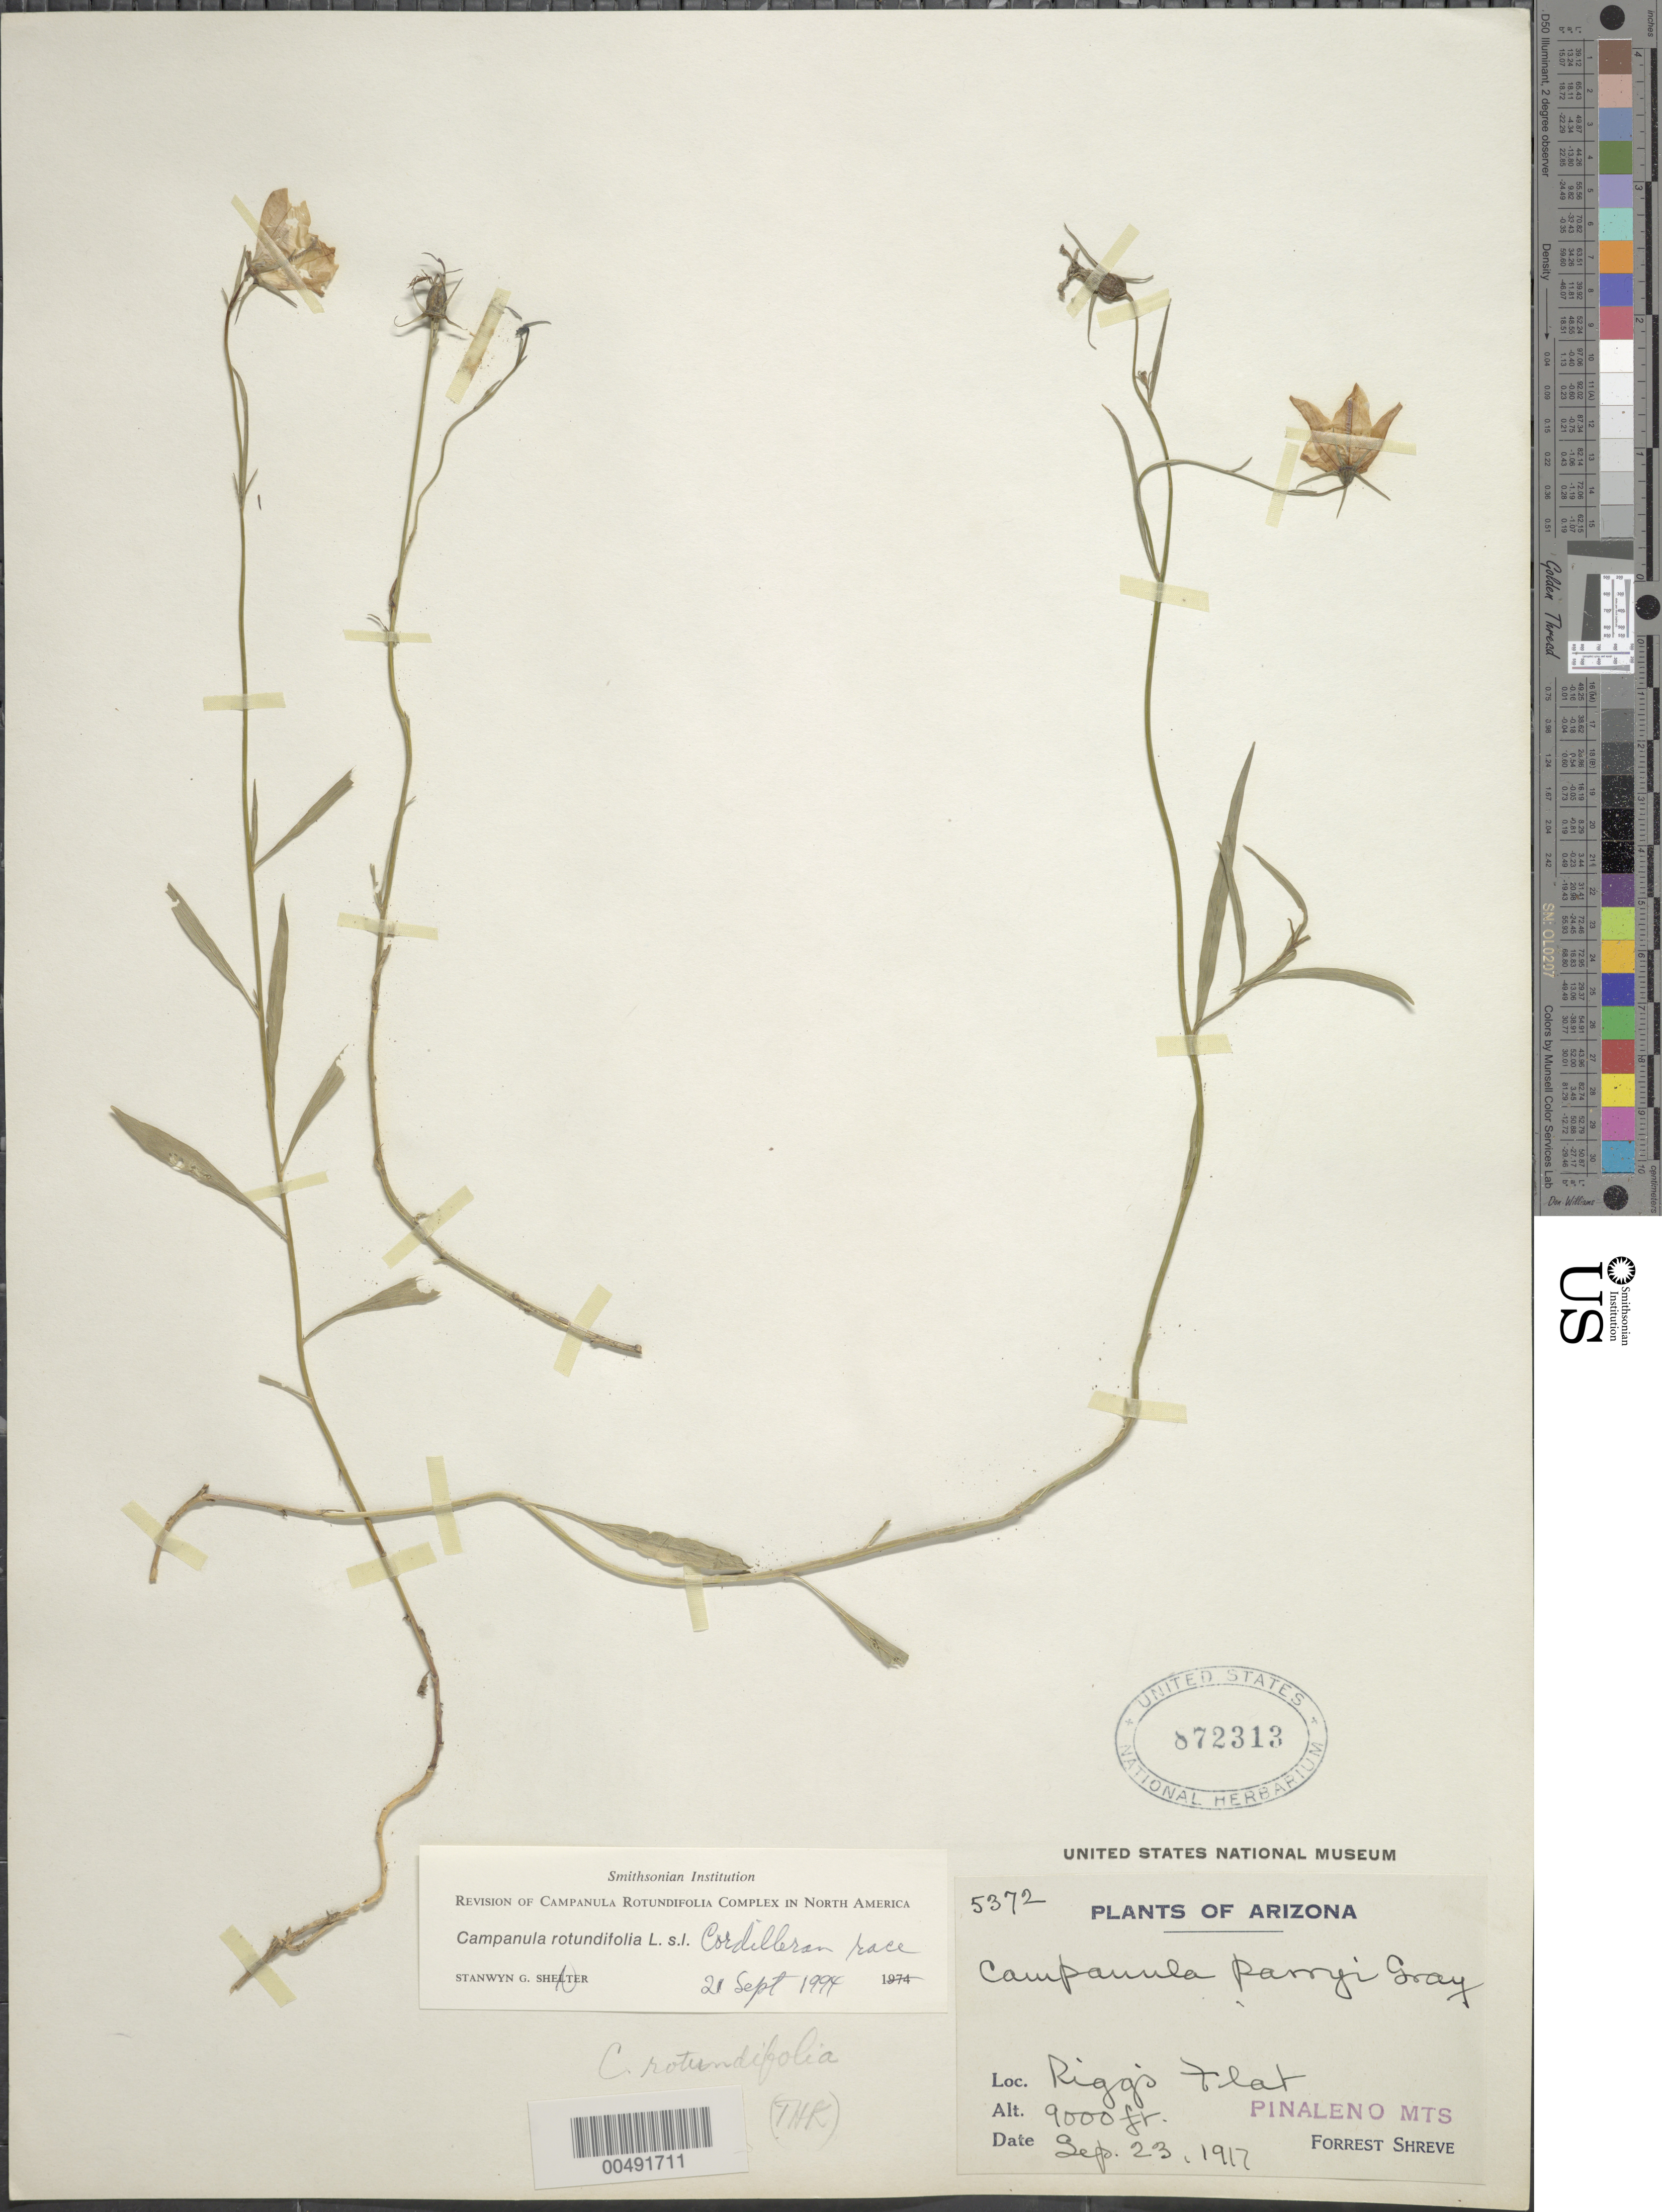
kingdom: Plantae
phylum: Tracheophyta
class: Magnoliopsida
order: Asterales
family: Campanulaceae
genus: Campanula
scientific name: Campanula rotundifolia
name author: L.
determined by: Kearney, T. H.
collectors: F. Shreve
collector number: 5372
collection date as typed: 23 Sep 1917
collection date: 1917-09-23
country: United States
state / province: Arizona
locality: Rigg's Flat, Pinaleno Mountains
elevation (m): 2743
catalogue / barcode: US 872313